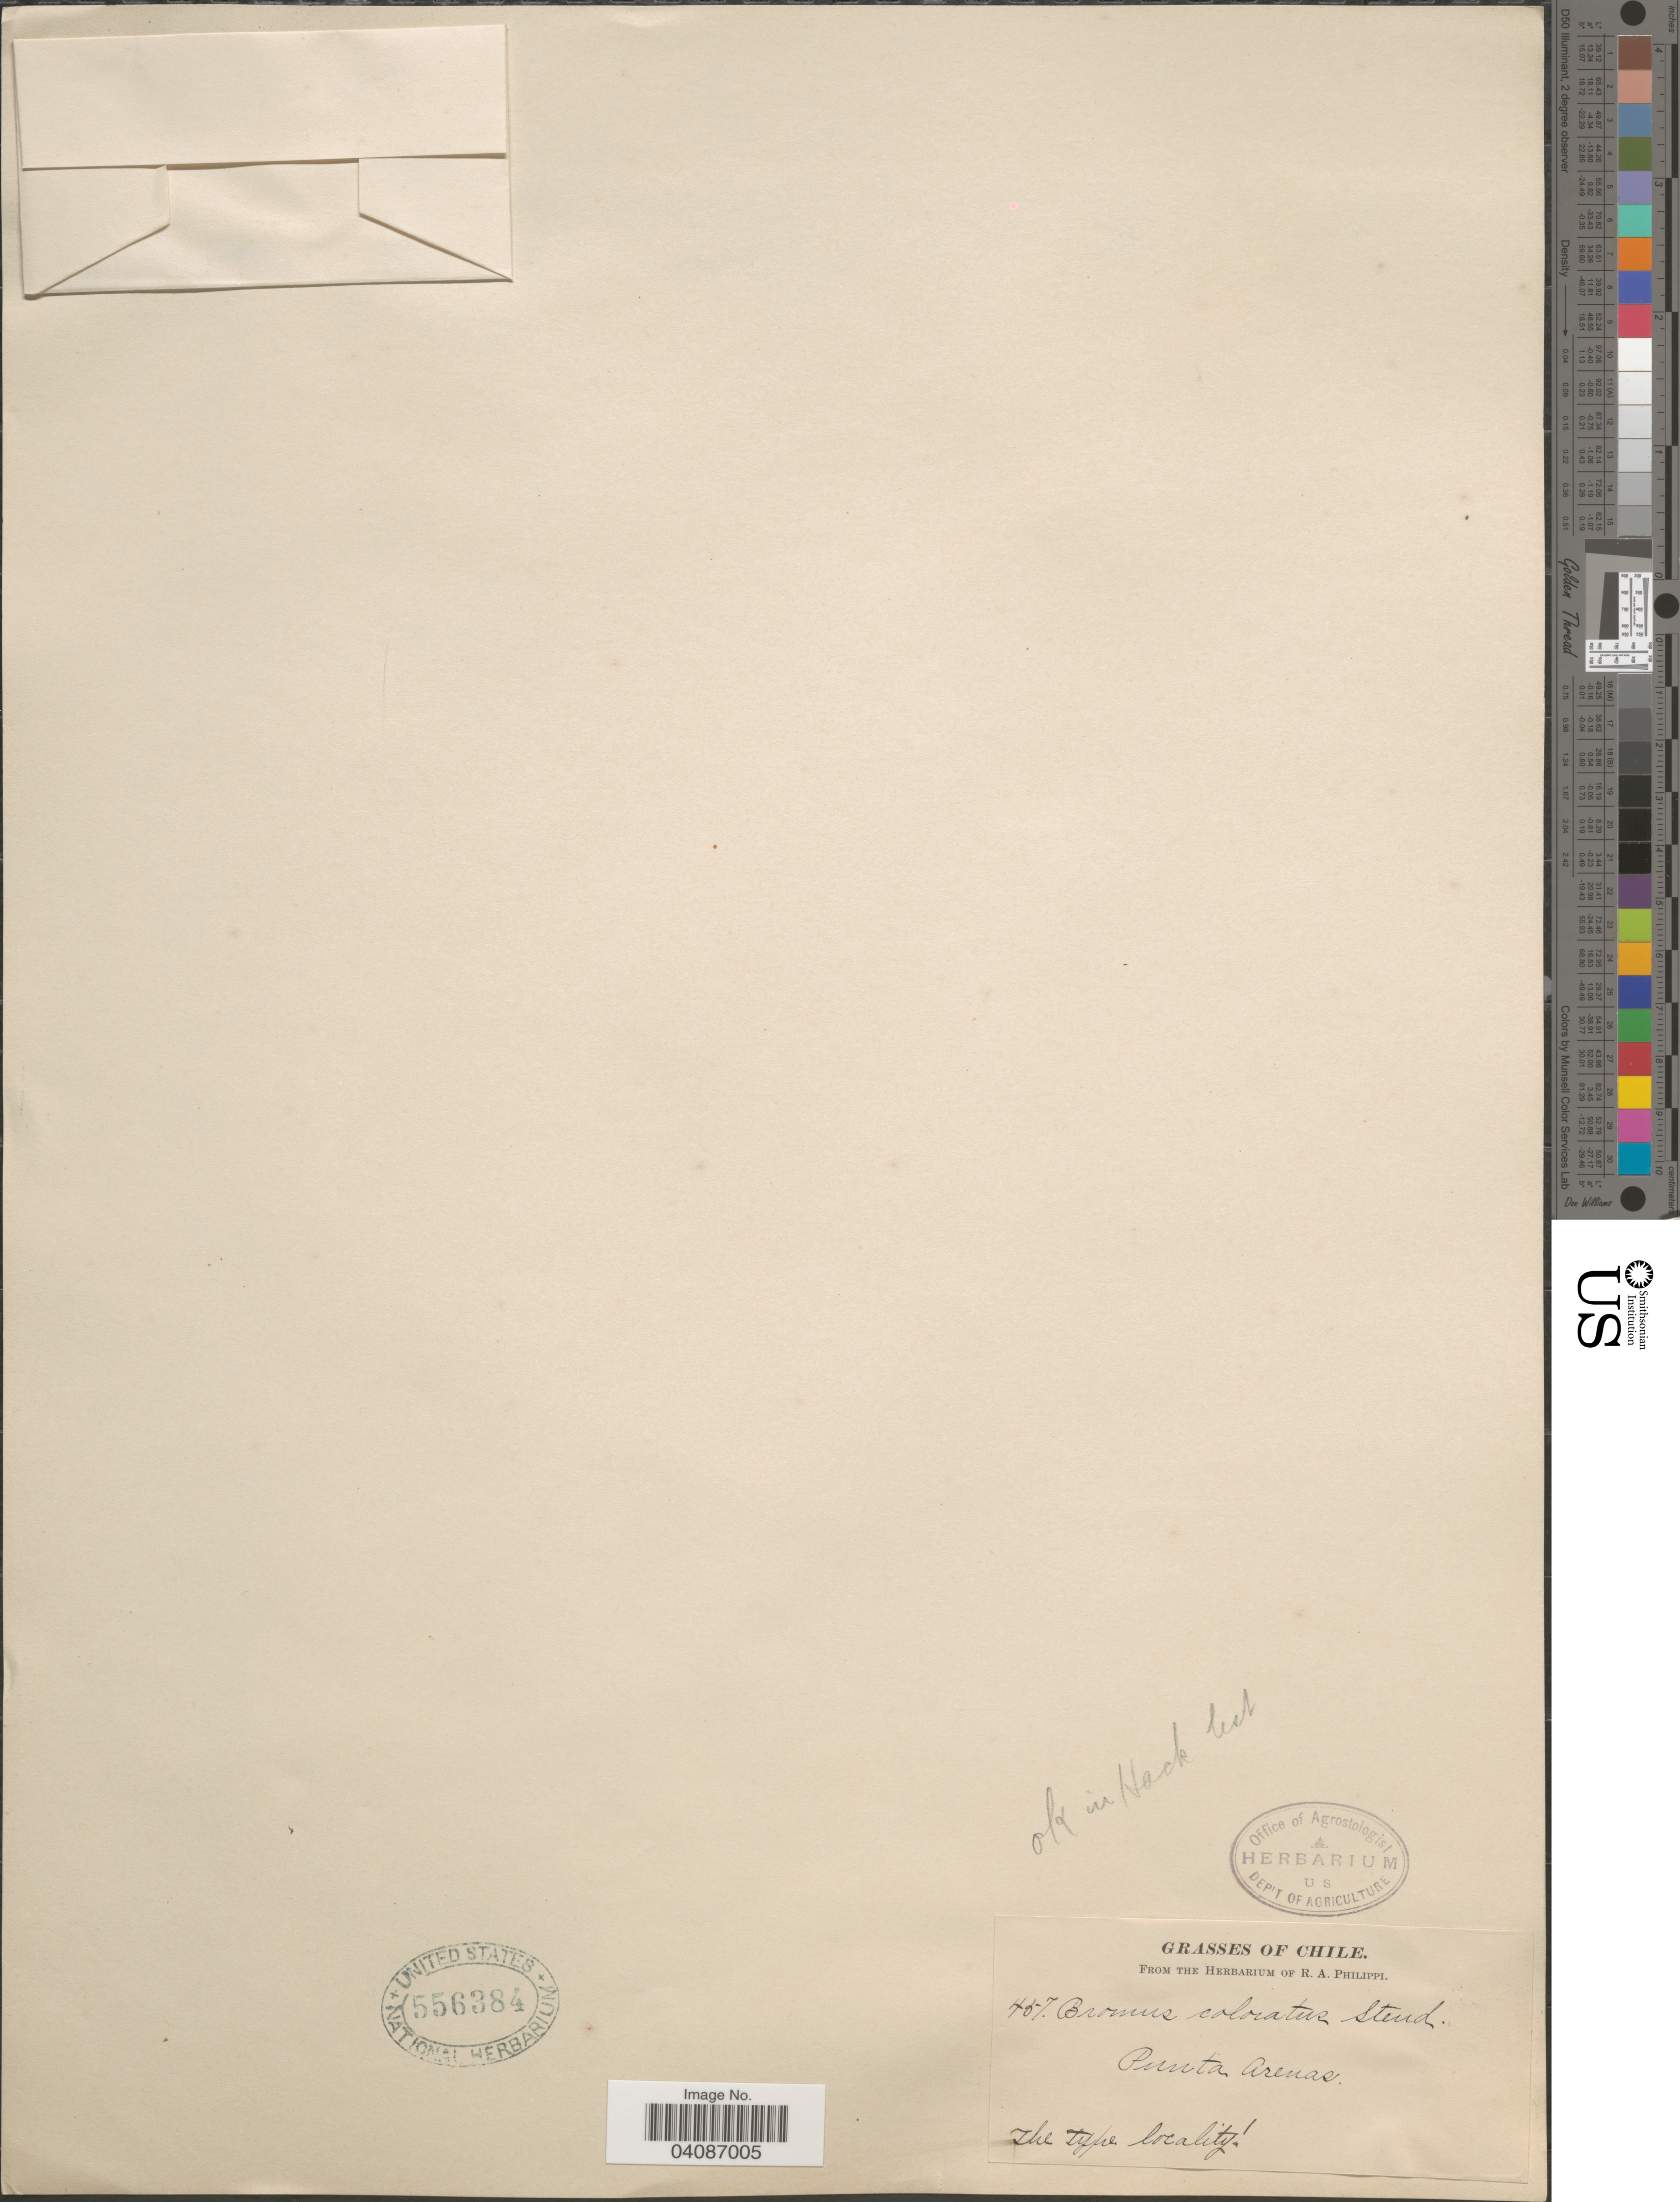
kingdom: Plantae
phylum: Tracheophyta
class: Liliopsida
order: Poales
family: Poaceae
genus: Bromus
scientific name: Bromus coloratus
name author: Steud.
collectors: ex. herb. R.A. Philippi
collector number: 457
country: Chile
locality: Punta Arenas.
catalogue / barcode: US 556384